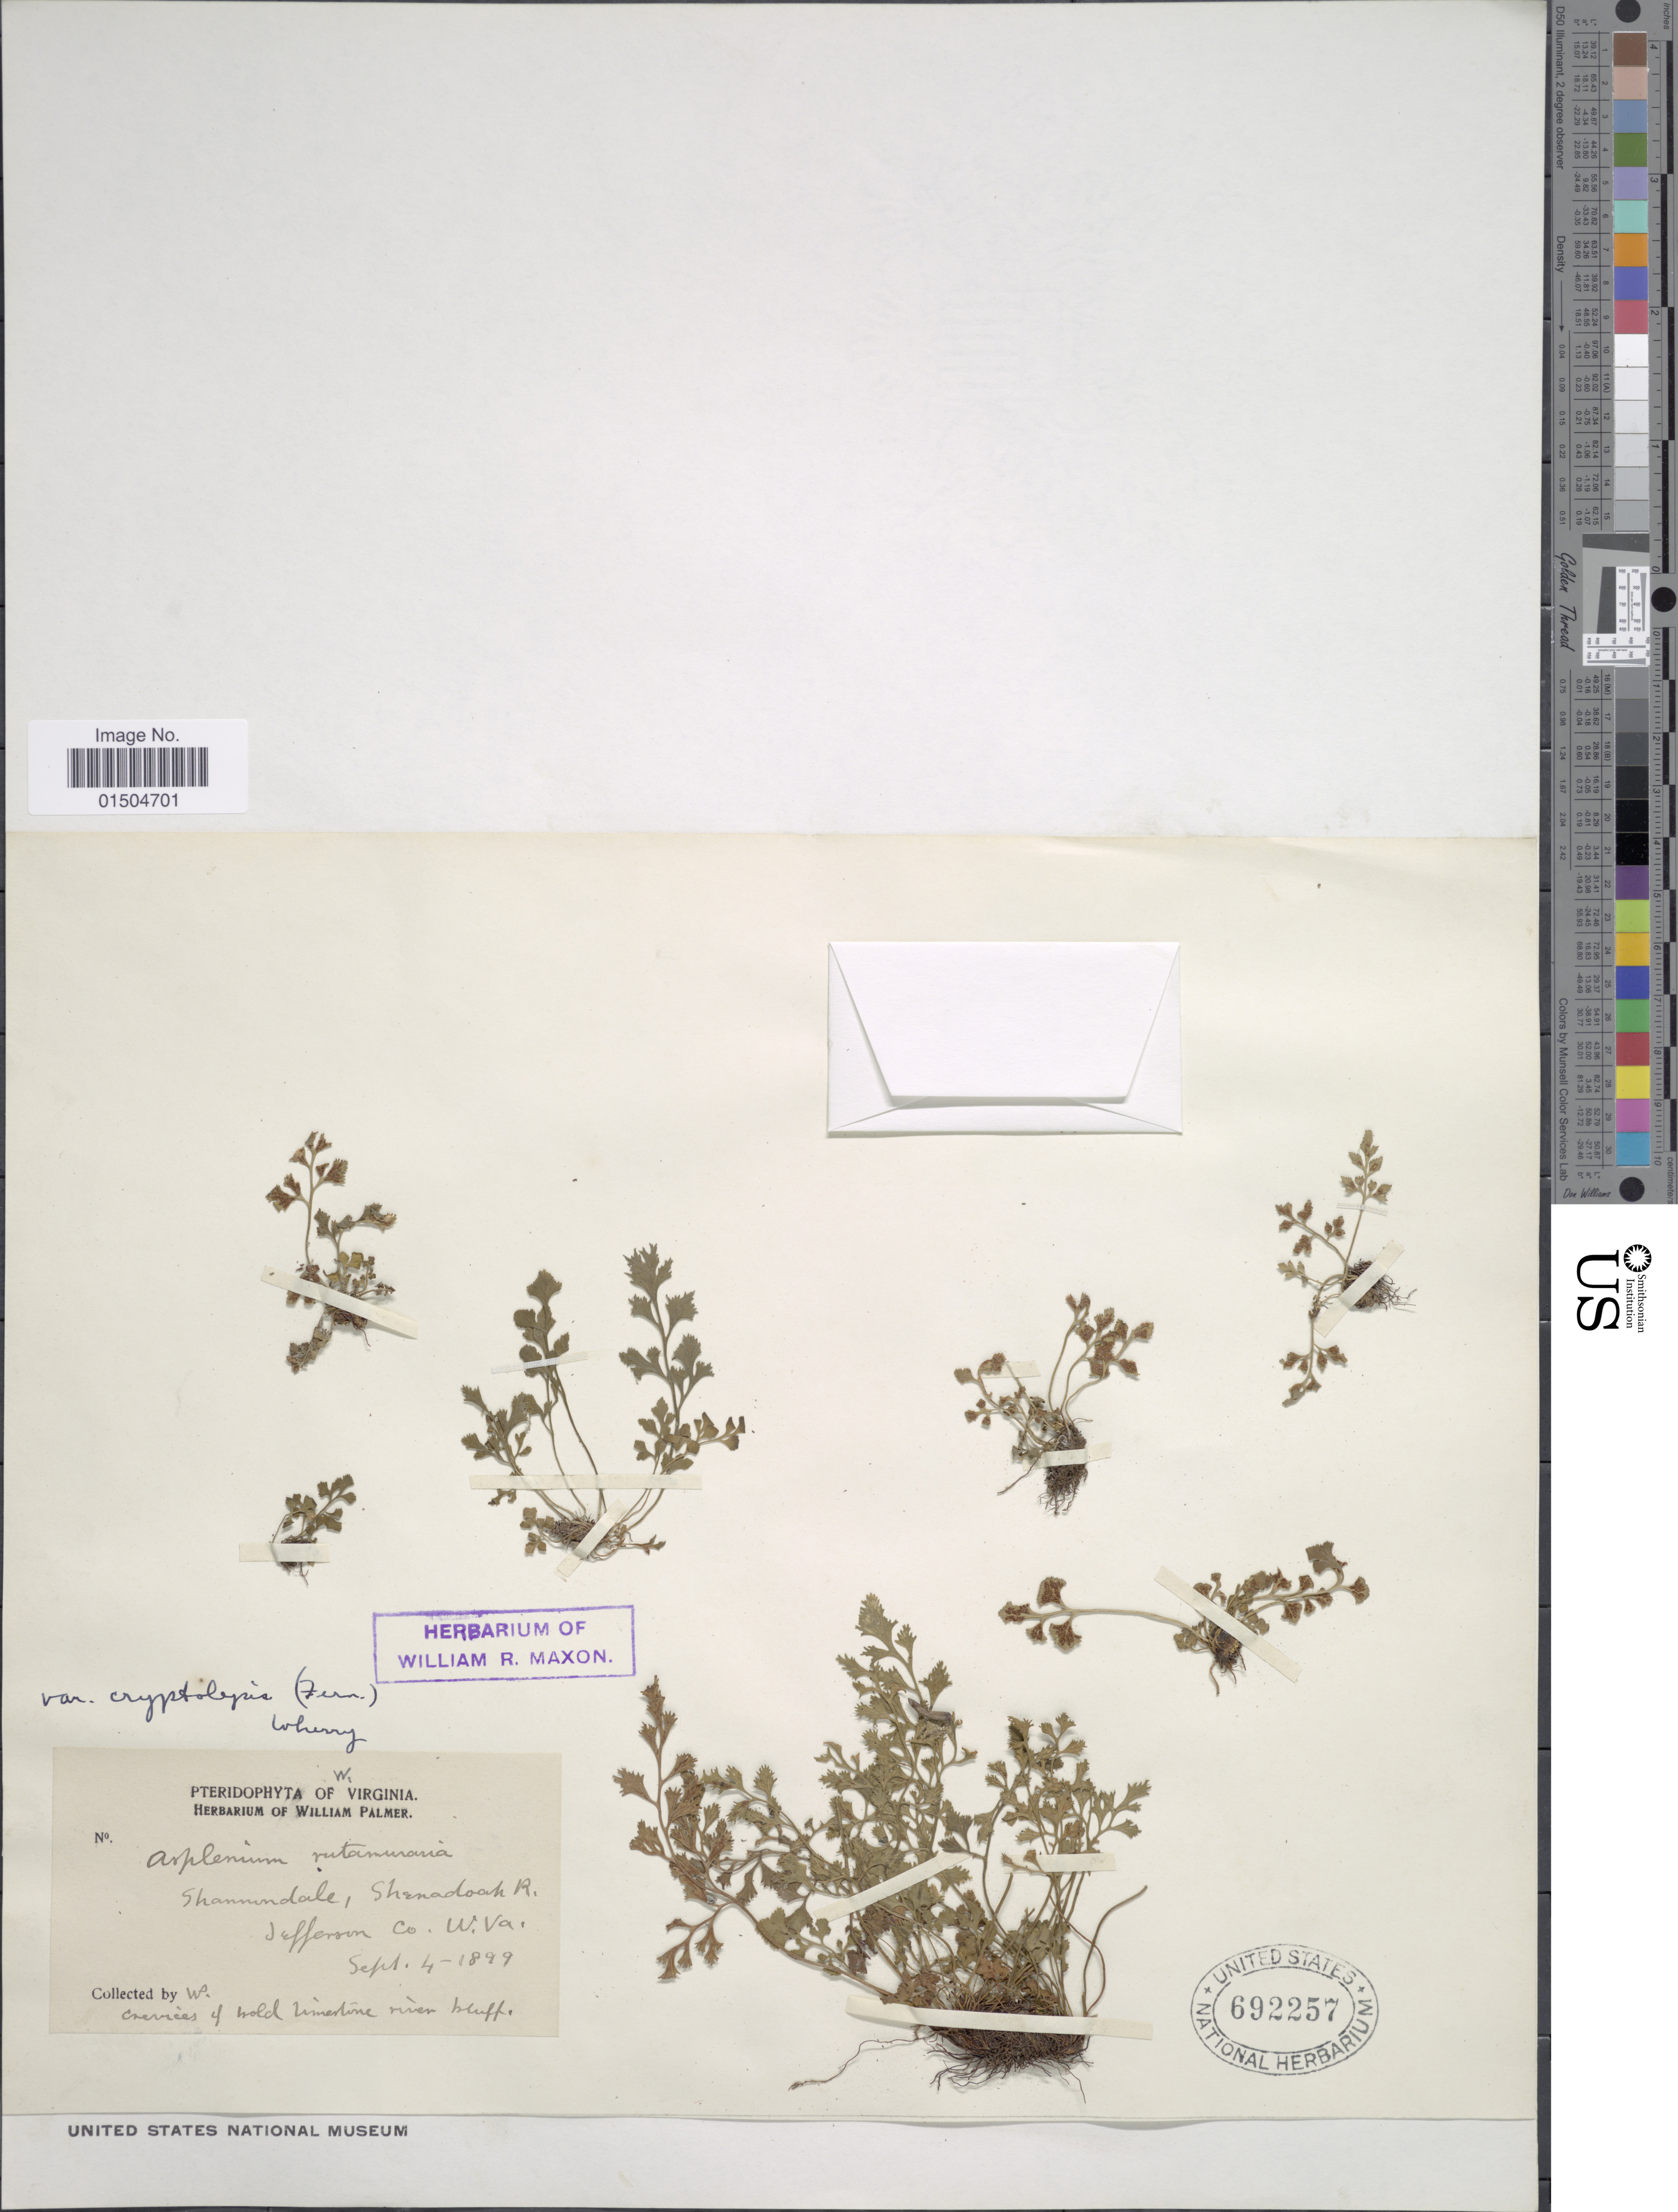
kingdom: Plantae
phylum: Tracheophyta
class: Polypodiopsida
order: Polypodiales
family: Aspleniaceae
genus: Asplenium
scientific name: Asplenium ruta-muraria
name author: L.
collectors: W. Palmer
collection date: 1899-09-04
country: United States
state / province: West Virginia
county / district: Jefferson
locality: Shannondale, Shenandoah R., Jefferson Co.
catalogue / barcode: US 692257